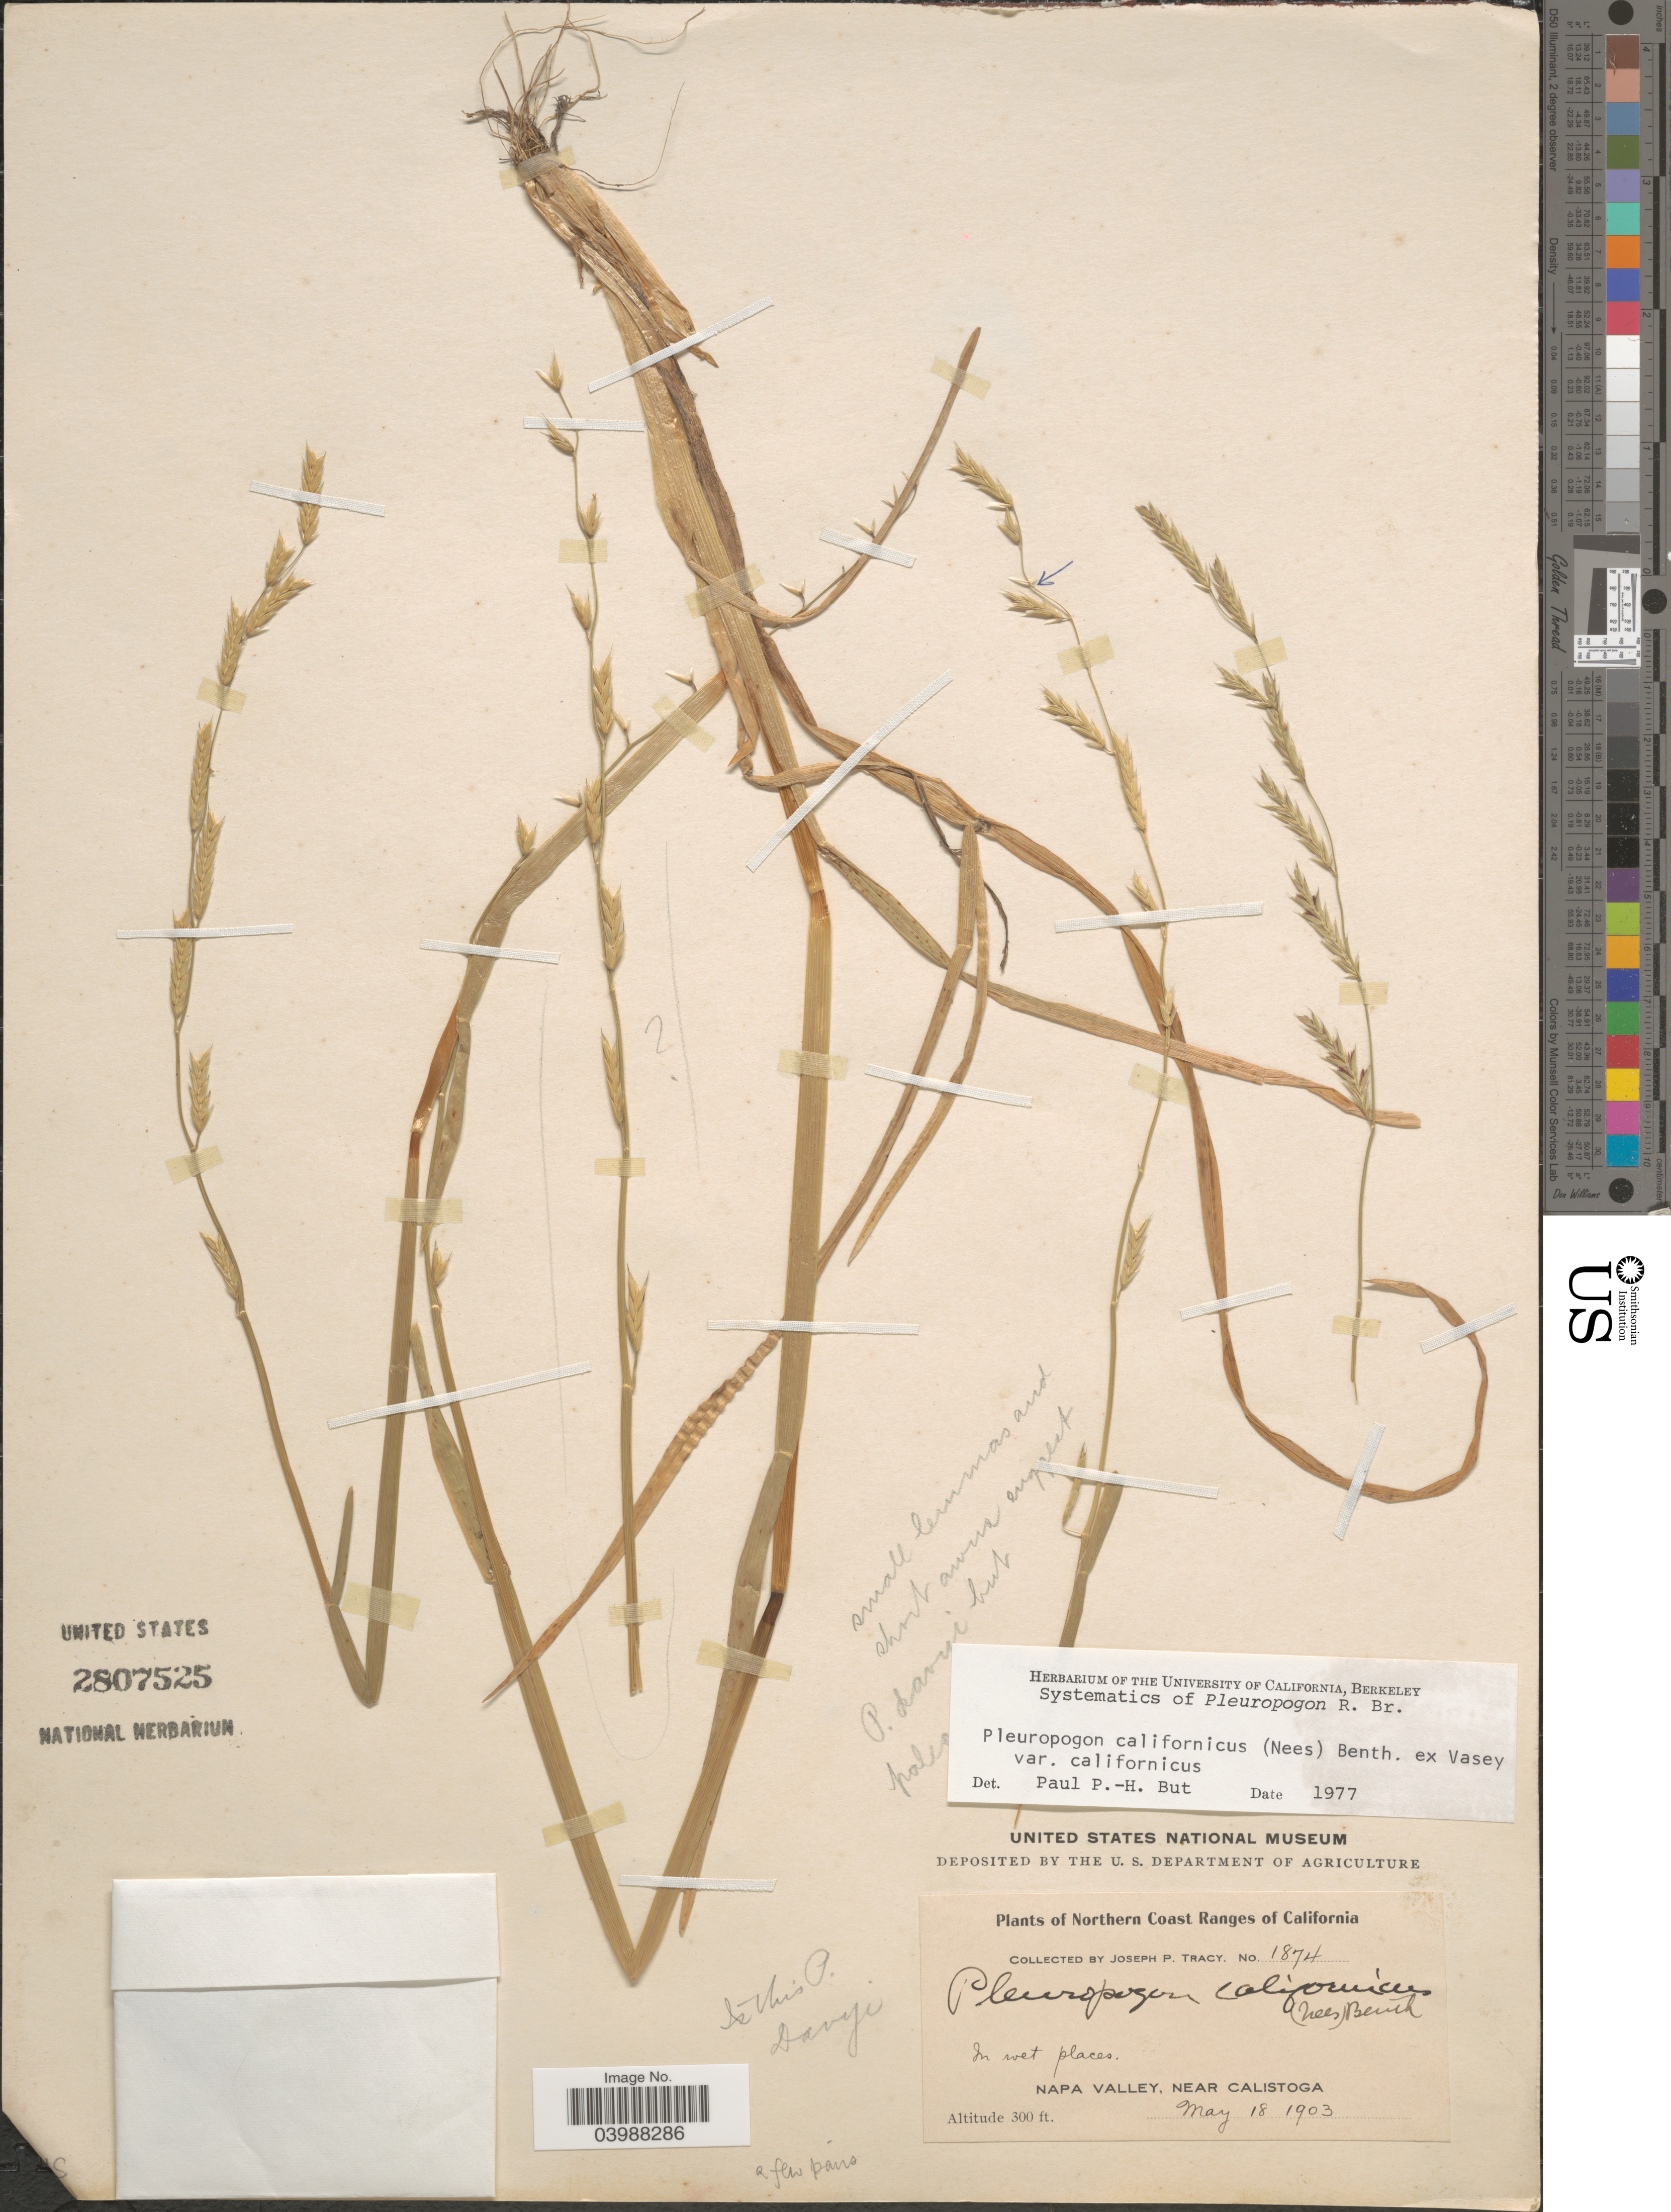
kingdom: Plantae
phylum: Tracheophyta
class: Liliopsida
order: Poales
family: Poaceae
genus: Pleuropogon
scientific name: Pleuropogon californicus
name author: (Nees) Benth. ex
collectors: J. Tracy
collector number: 1874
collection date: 1903-05-18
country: United States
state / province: California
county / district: Napa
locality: Northern Coast Ranges of California. Napa Valley, near Calistoga.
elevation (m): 91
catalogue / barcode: US 2807525